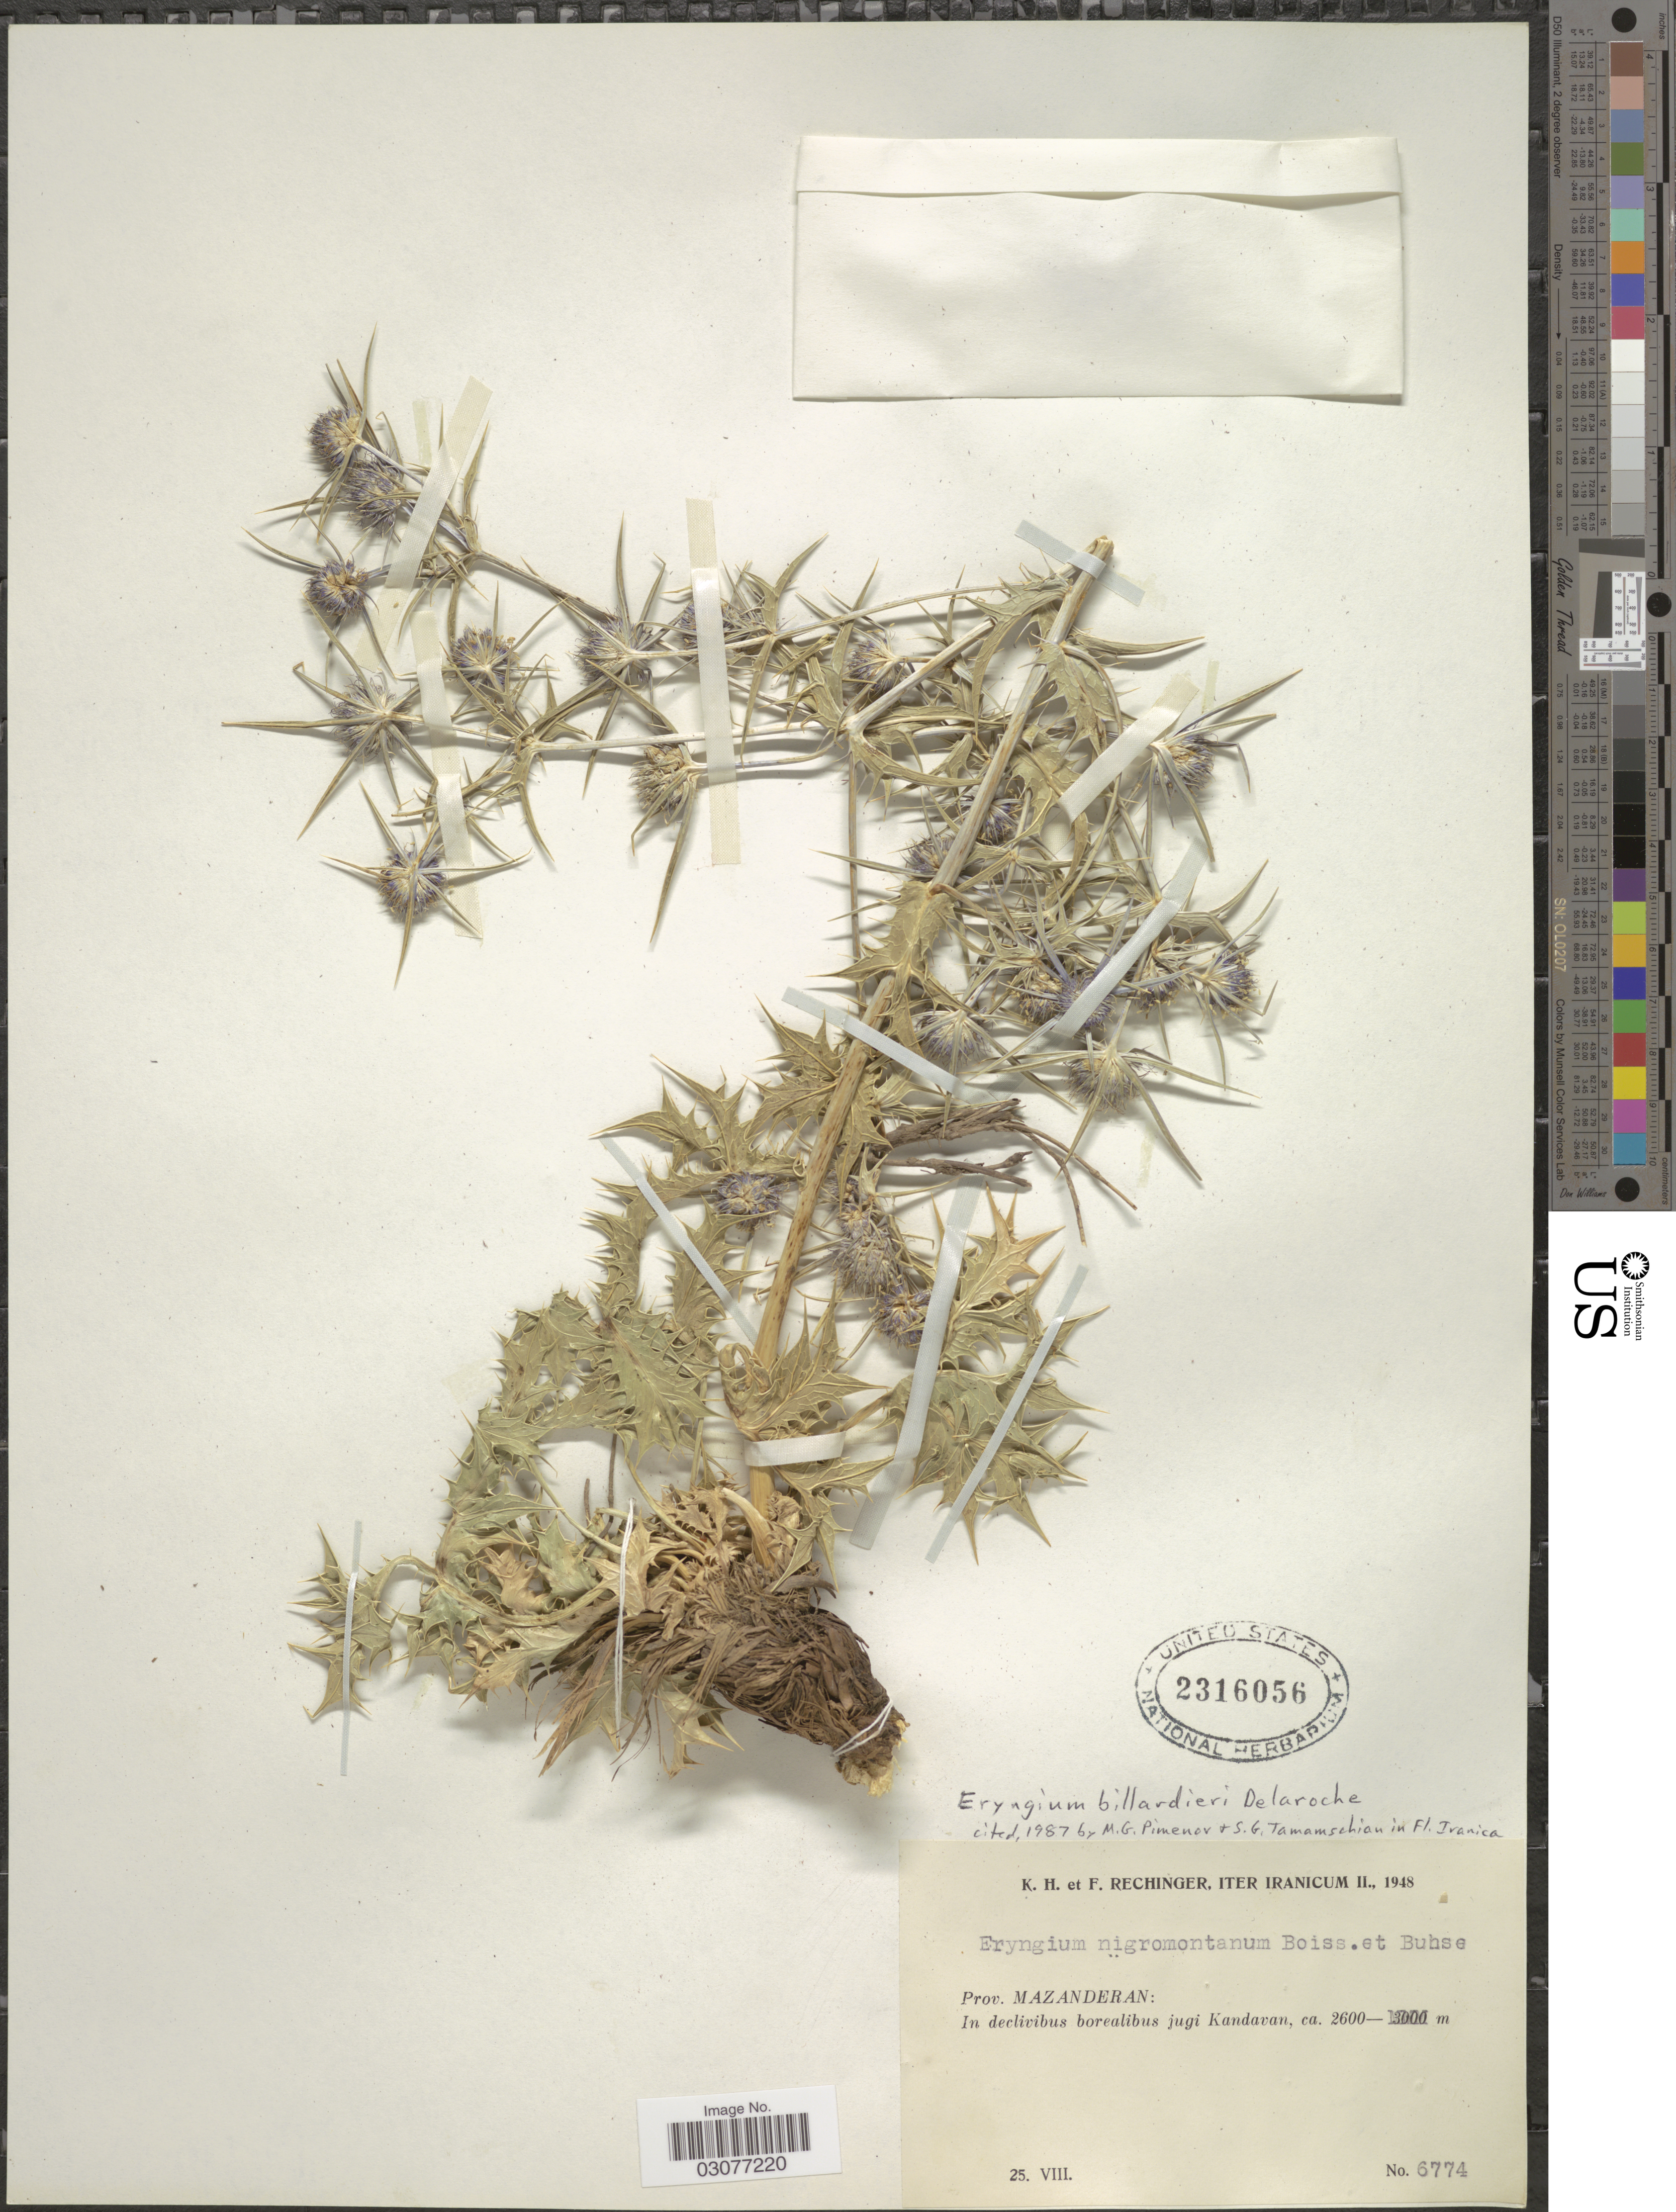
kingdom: Plantae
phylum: Tracheophyta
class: Magnoliopsida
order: Apiales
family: Apiaceae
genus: Eryngium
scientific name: Eryngium billardierei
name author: F. Delaroche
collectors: K. H. Rechinger & F. Rechinger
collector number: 6774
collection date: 1948-08-25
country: Iran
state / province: Mazandaran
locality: In declivibus borealibus jugi Kandavan.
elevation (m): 2600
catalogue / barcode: US 2316056